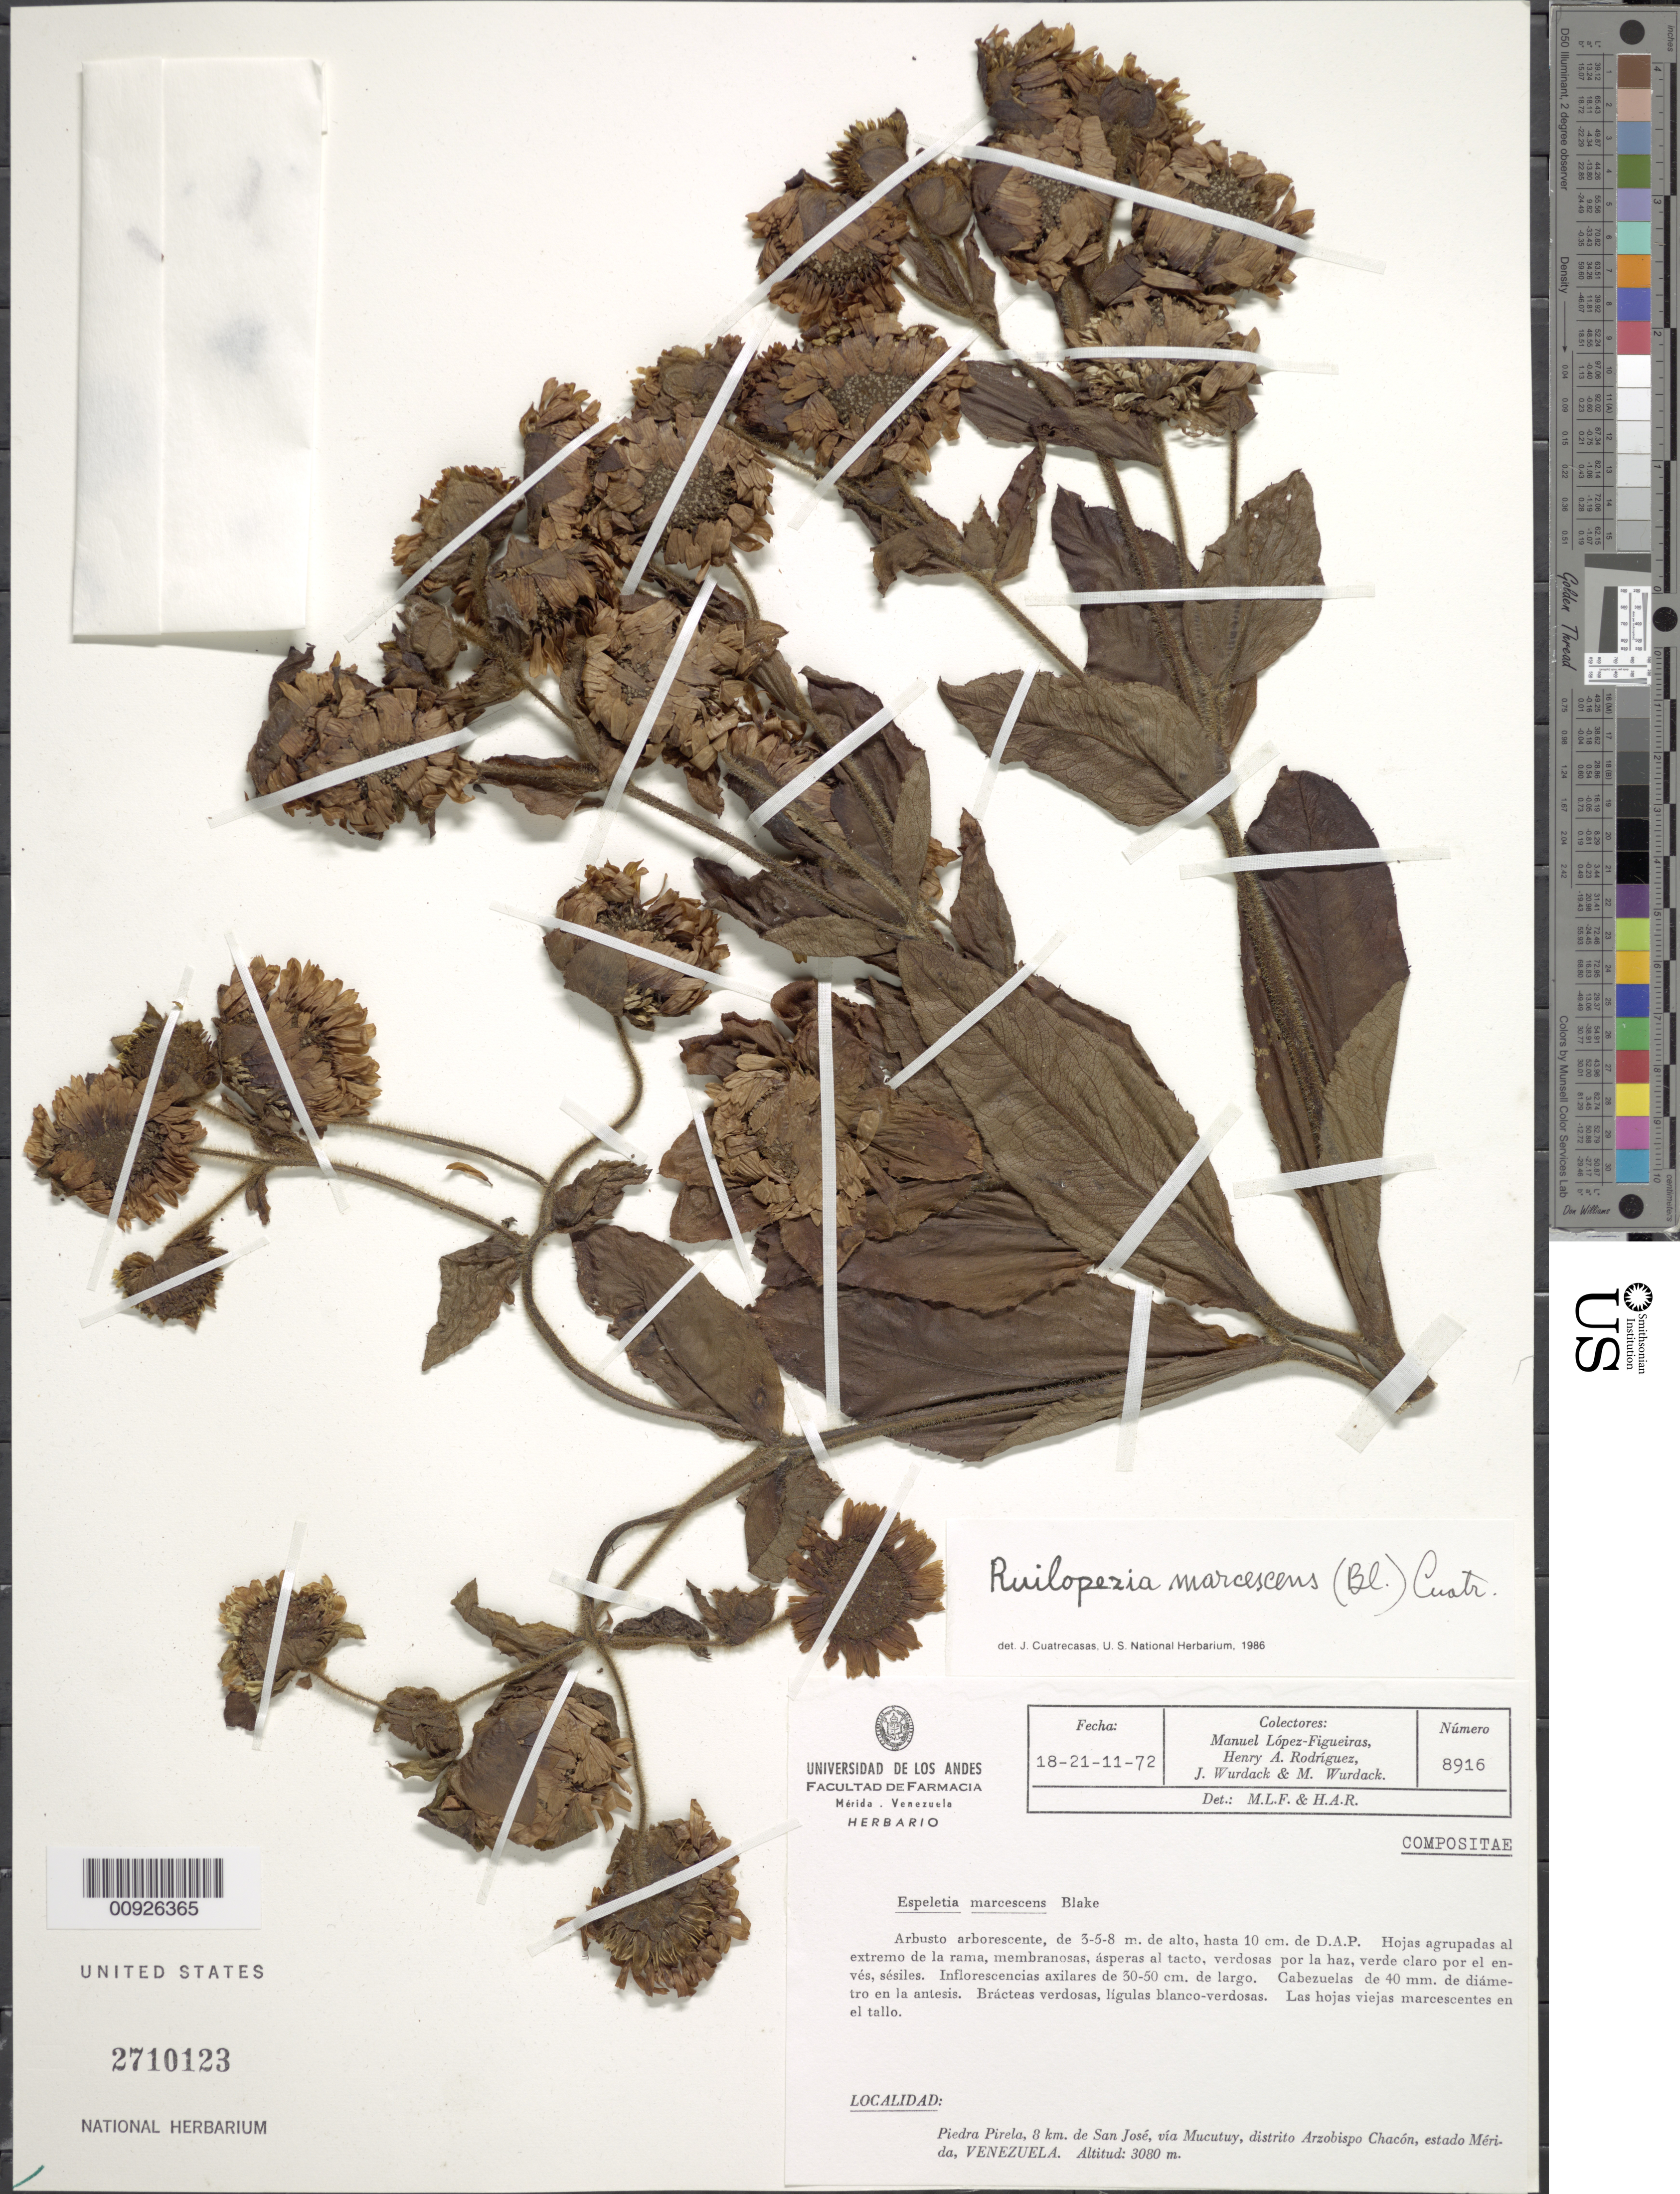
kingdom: Plantae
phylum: Tracheophyta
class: Magnoliopsida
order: Asterales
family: Asteraceae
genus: Ruilopezia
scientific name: Ruilopezia marcescens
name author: (S.F. Blake) Cuatrec.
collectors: M. López Figueiras, H. A. Rodriguez, J. J. Wurdack & M. L. Wurdack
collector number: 8916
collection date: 1972-11-18/1972-11-21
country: Venezuela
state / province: Mérida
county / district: Arzobispo Chacón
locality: Piedra Pirela, 8 km de San José, vía Mucutuy.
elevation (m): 3080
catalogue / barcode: US 2710123